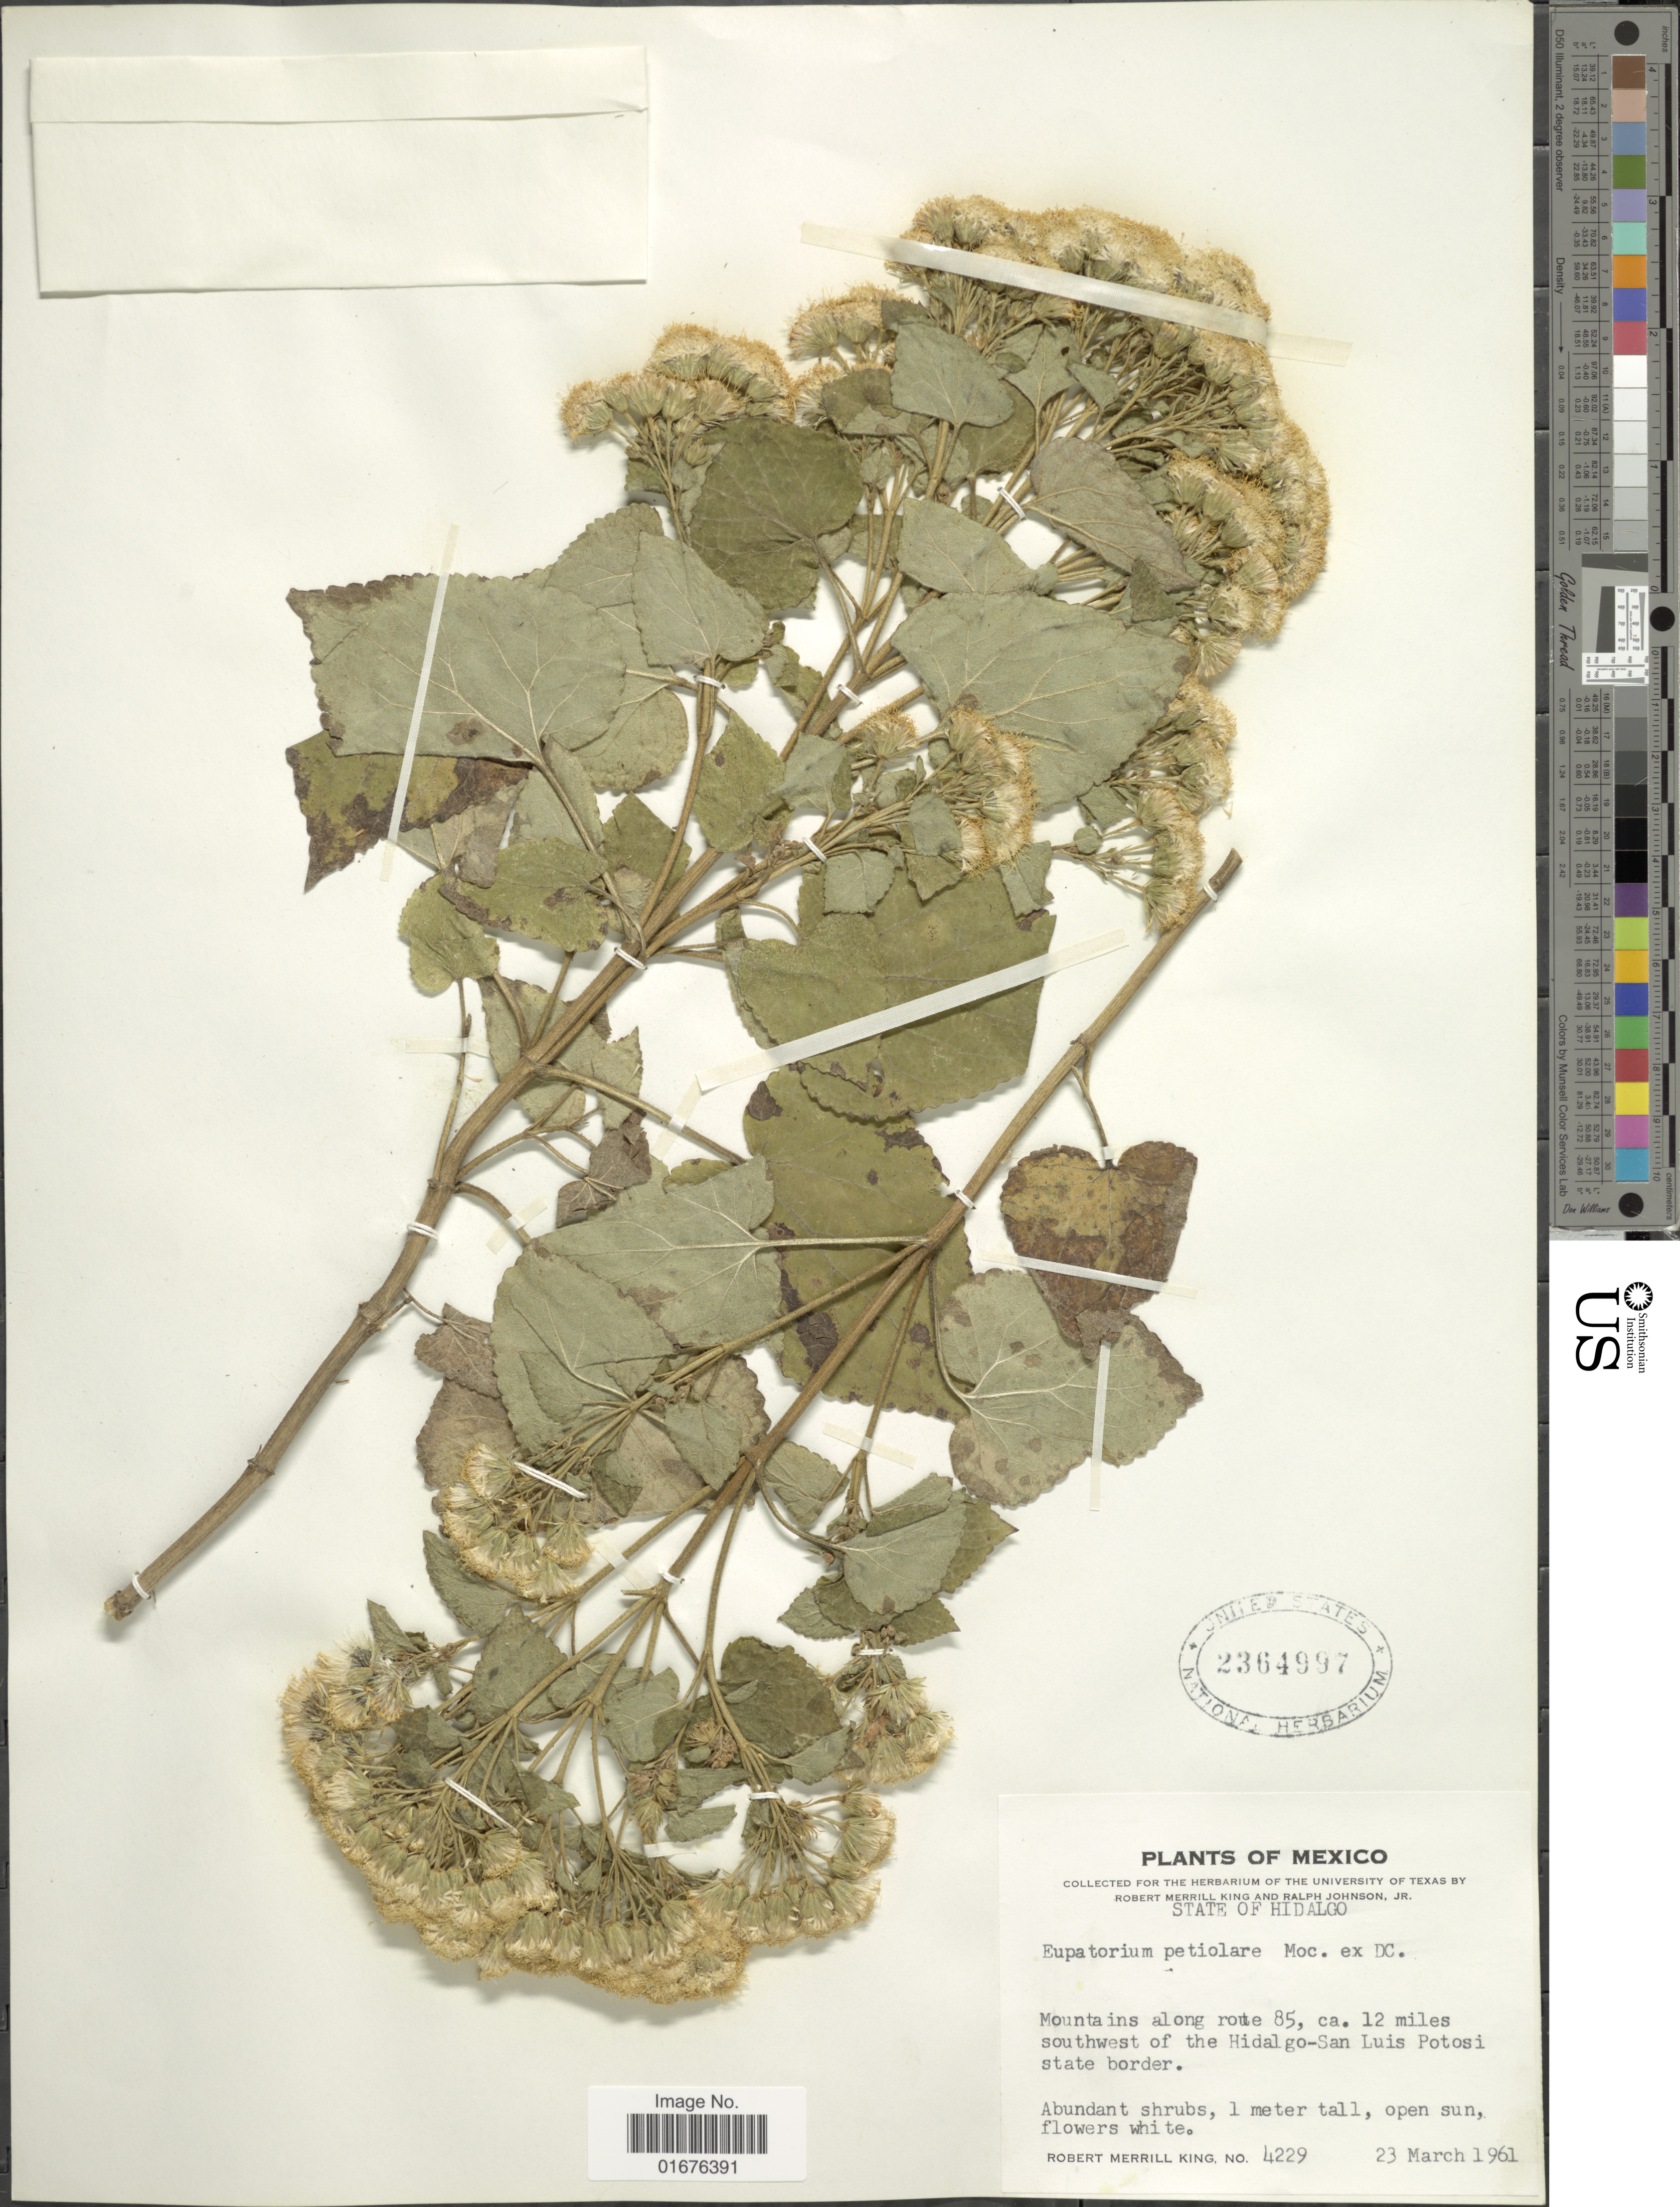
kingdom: Plantae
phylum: Tracheophyta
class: Magnoliopsida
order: Asterales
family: Asteraceae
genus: Ageratina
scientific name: Ageratina petiolaris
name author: (Moc. & Sessé ex DC.) R.M. King & H. Rob.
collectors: R. M. King & R. Johnson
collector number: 4229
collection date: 1961-03-23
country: Mexico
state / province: Hidalgo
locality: Mountains along route 85, ca. 12 miles southwest of the Hidalgo-San Luis Potosi state border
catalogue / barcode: US 2364997